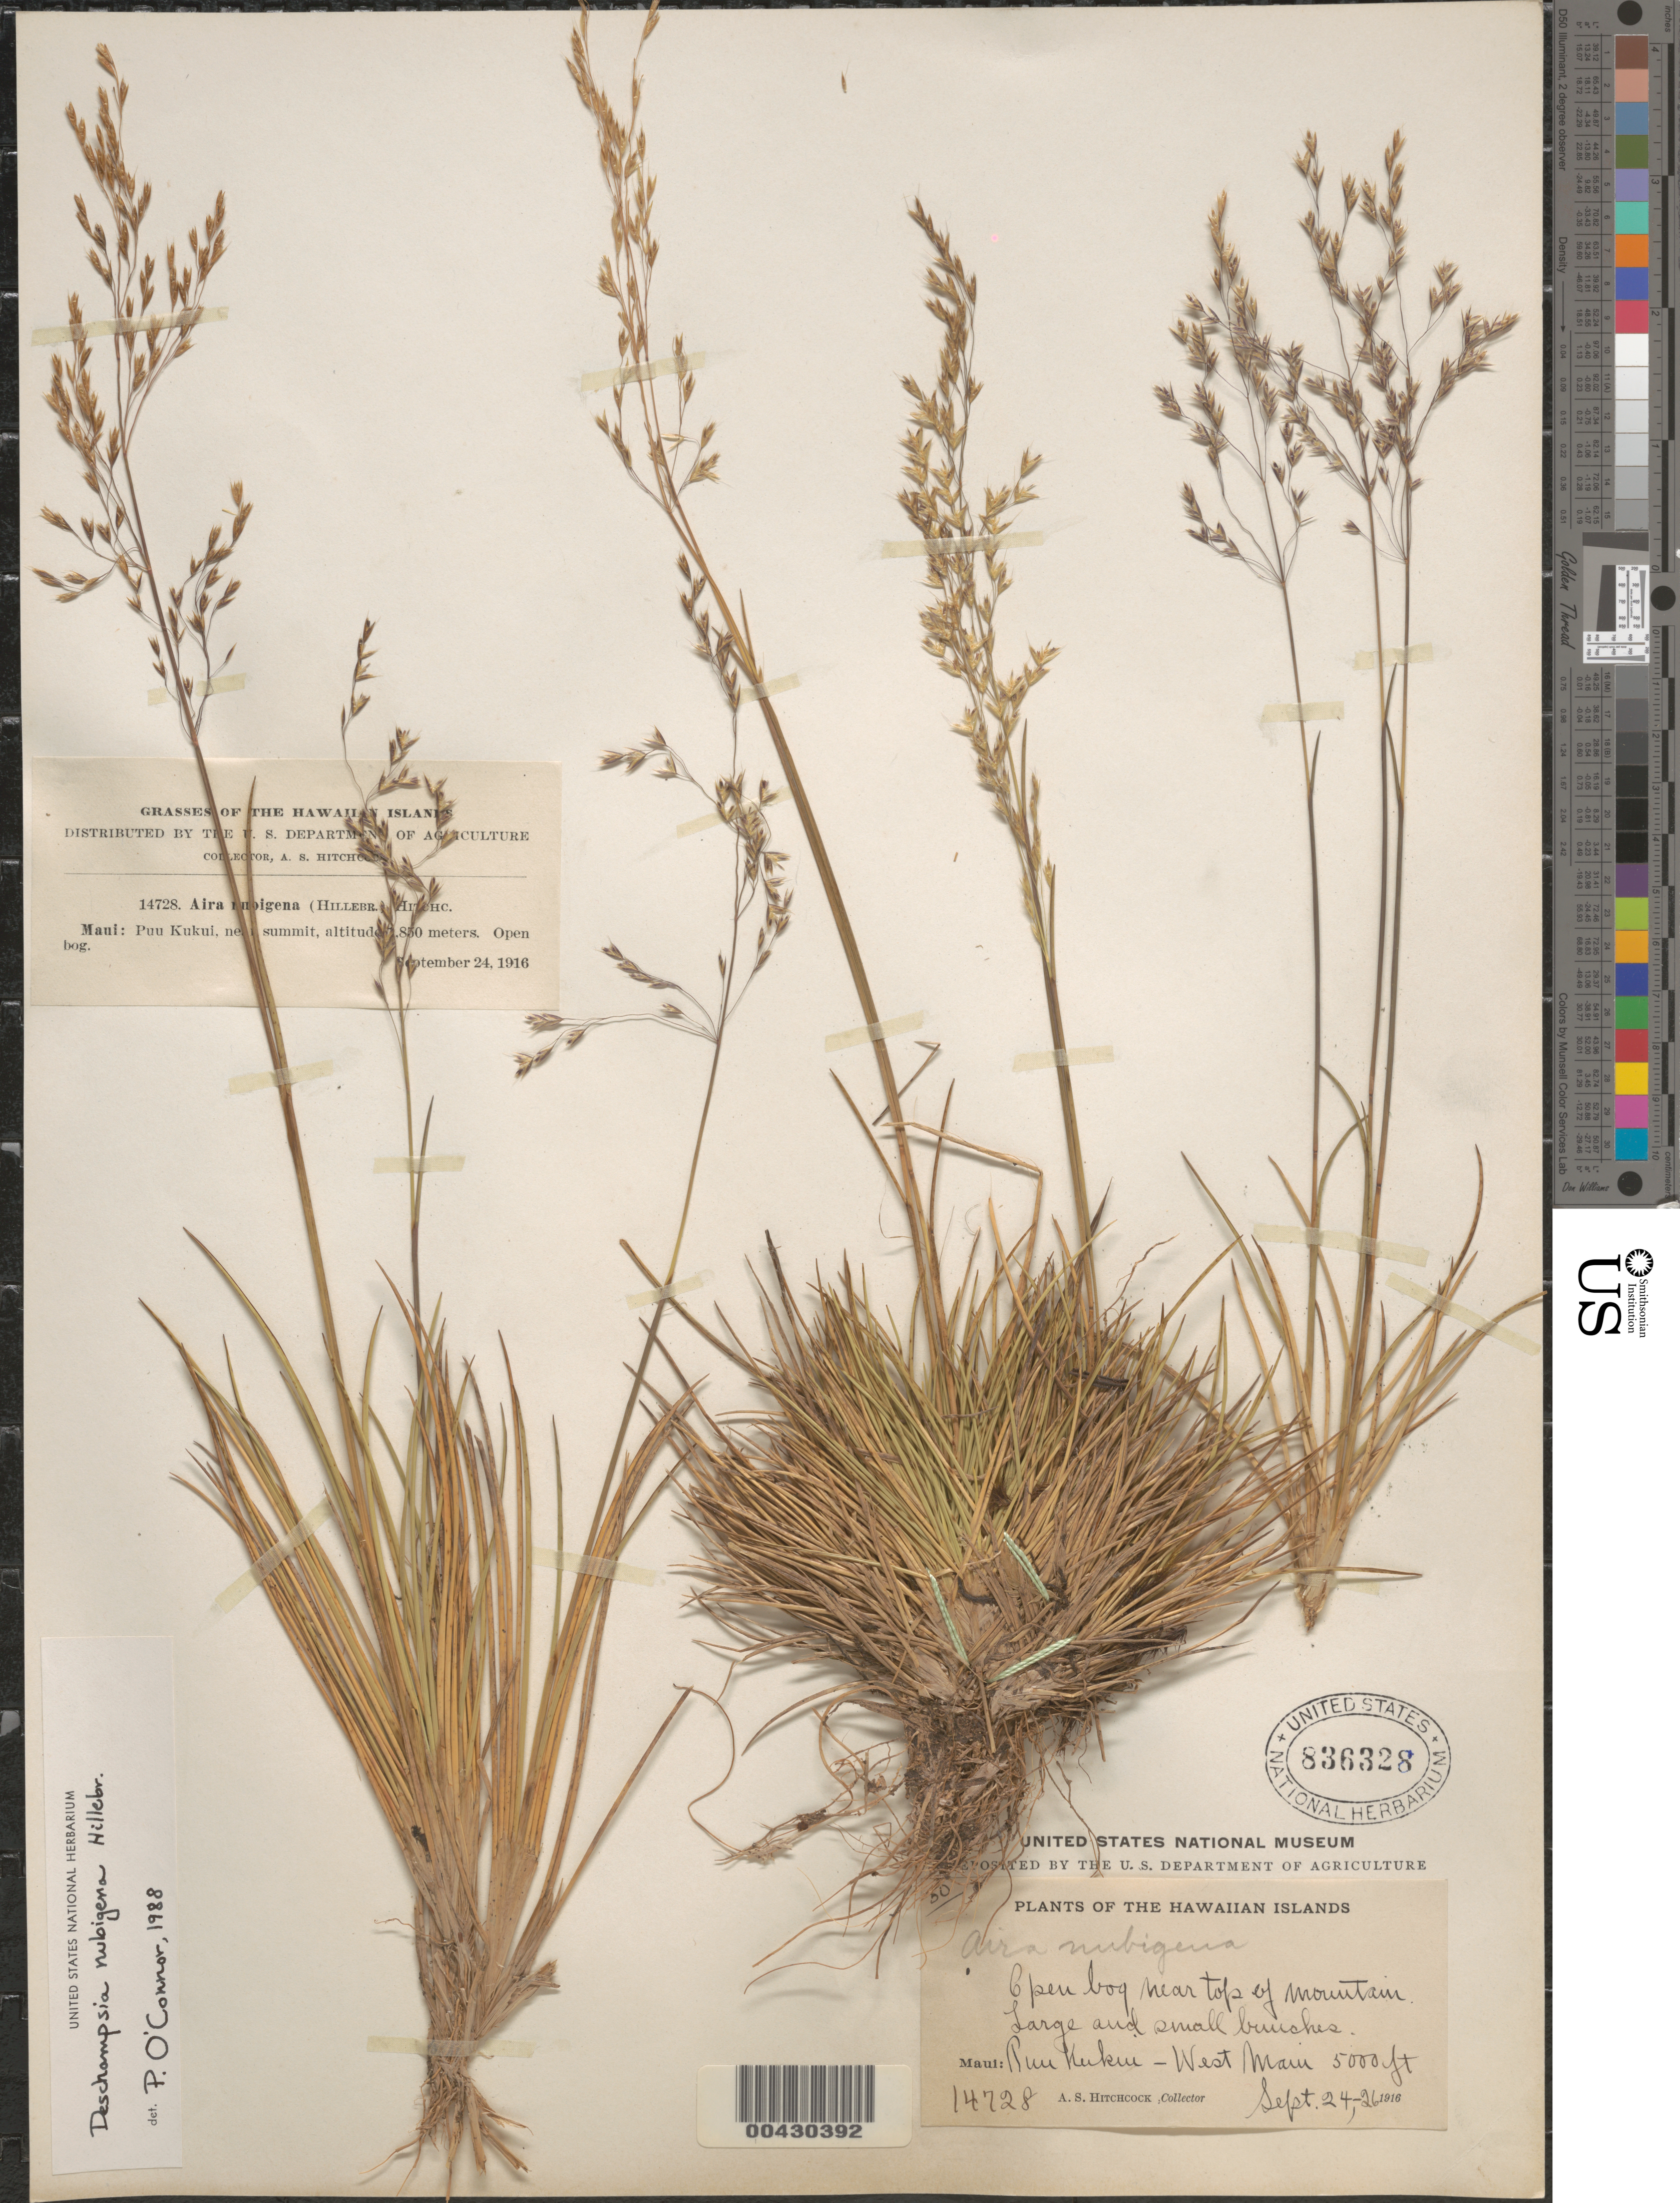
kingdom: Plantae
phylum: Tracheophyta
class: Liliopsida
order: Poales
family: Poaceae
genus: Deschampsia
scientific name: Deschampsia nubigena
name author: Hillebr.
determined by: O'Connor, P.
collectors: A. S. Hitchcock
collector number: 14728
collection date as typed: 24 Sep 1916 to 26 Sep 1916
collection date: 1916-09-24/1916-09-26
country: United States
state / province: Hawaii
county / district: Maui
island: Maui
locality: Open bog near top of mountain. Puu Kukui - West Maui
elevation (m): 1524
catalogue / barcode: US 836328